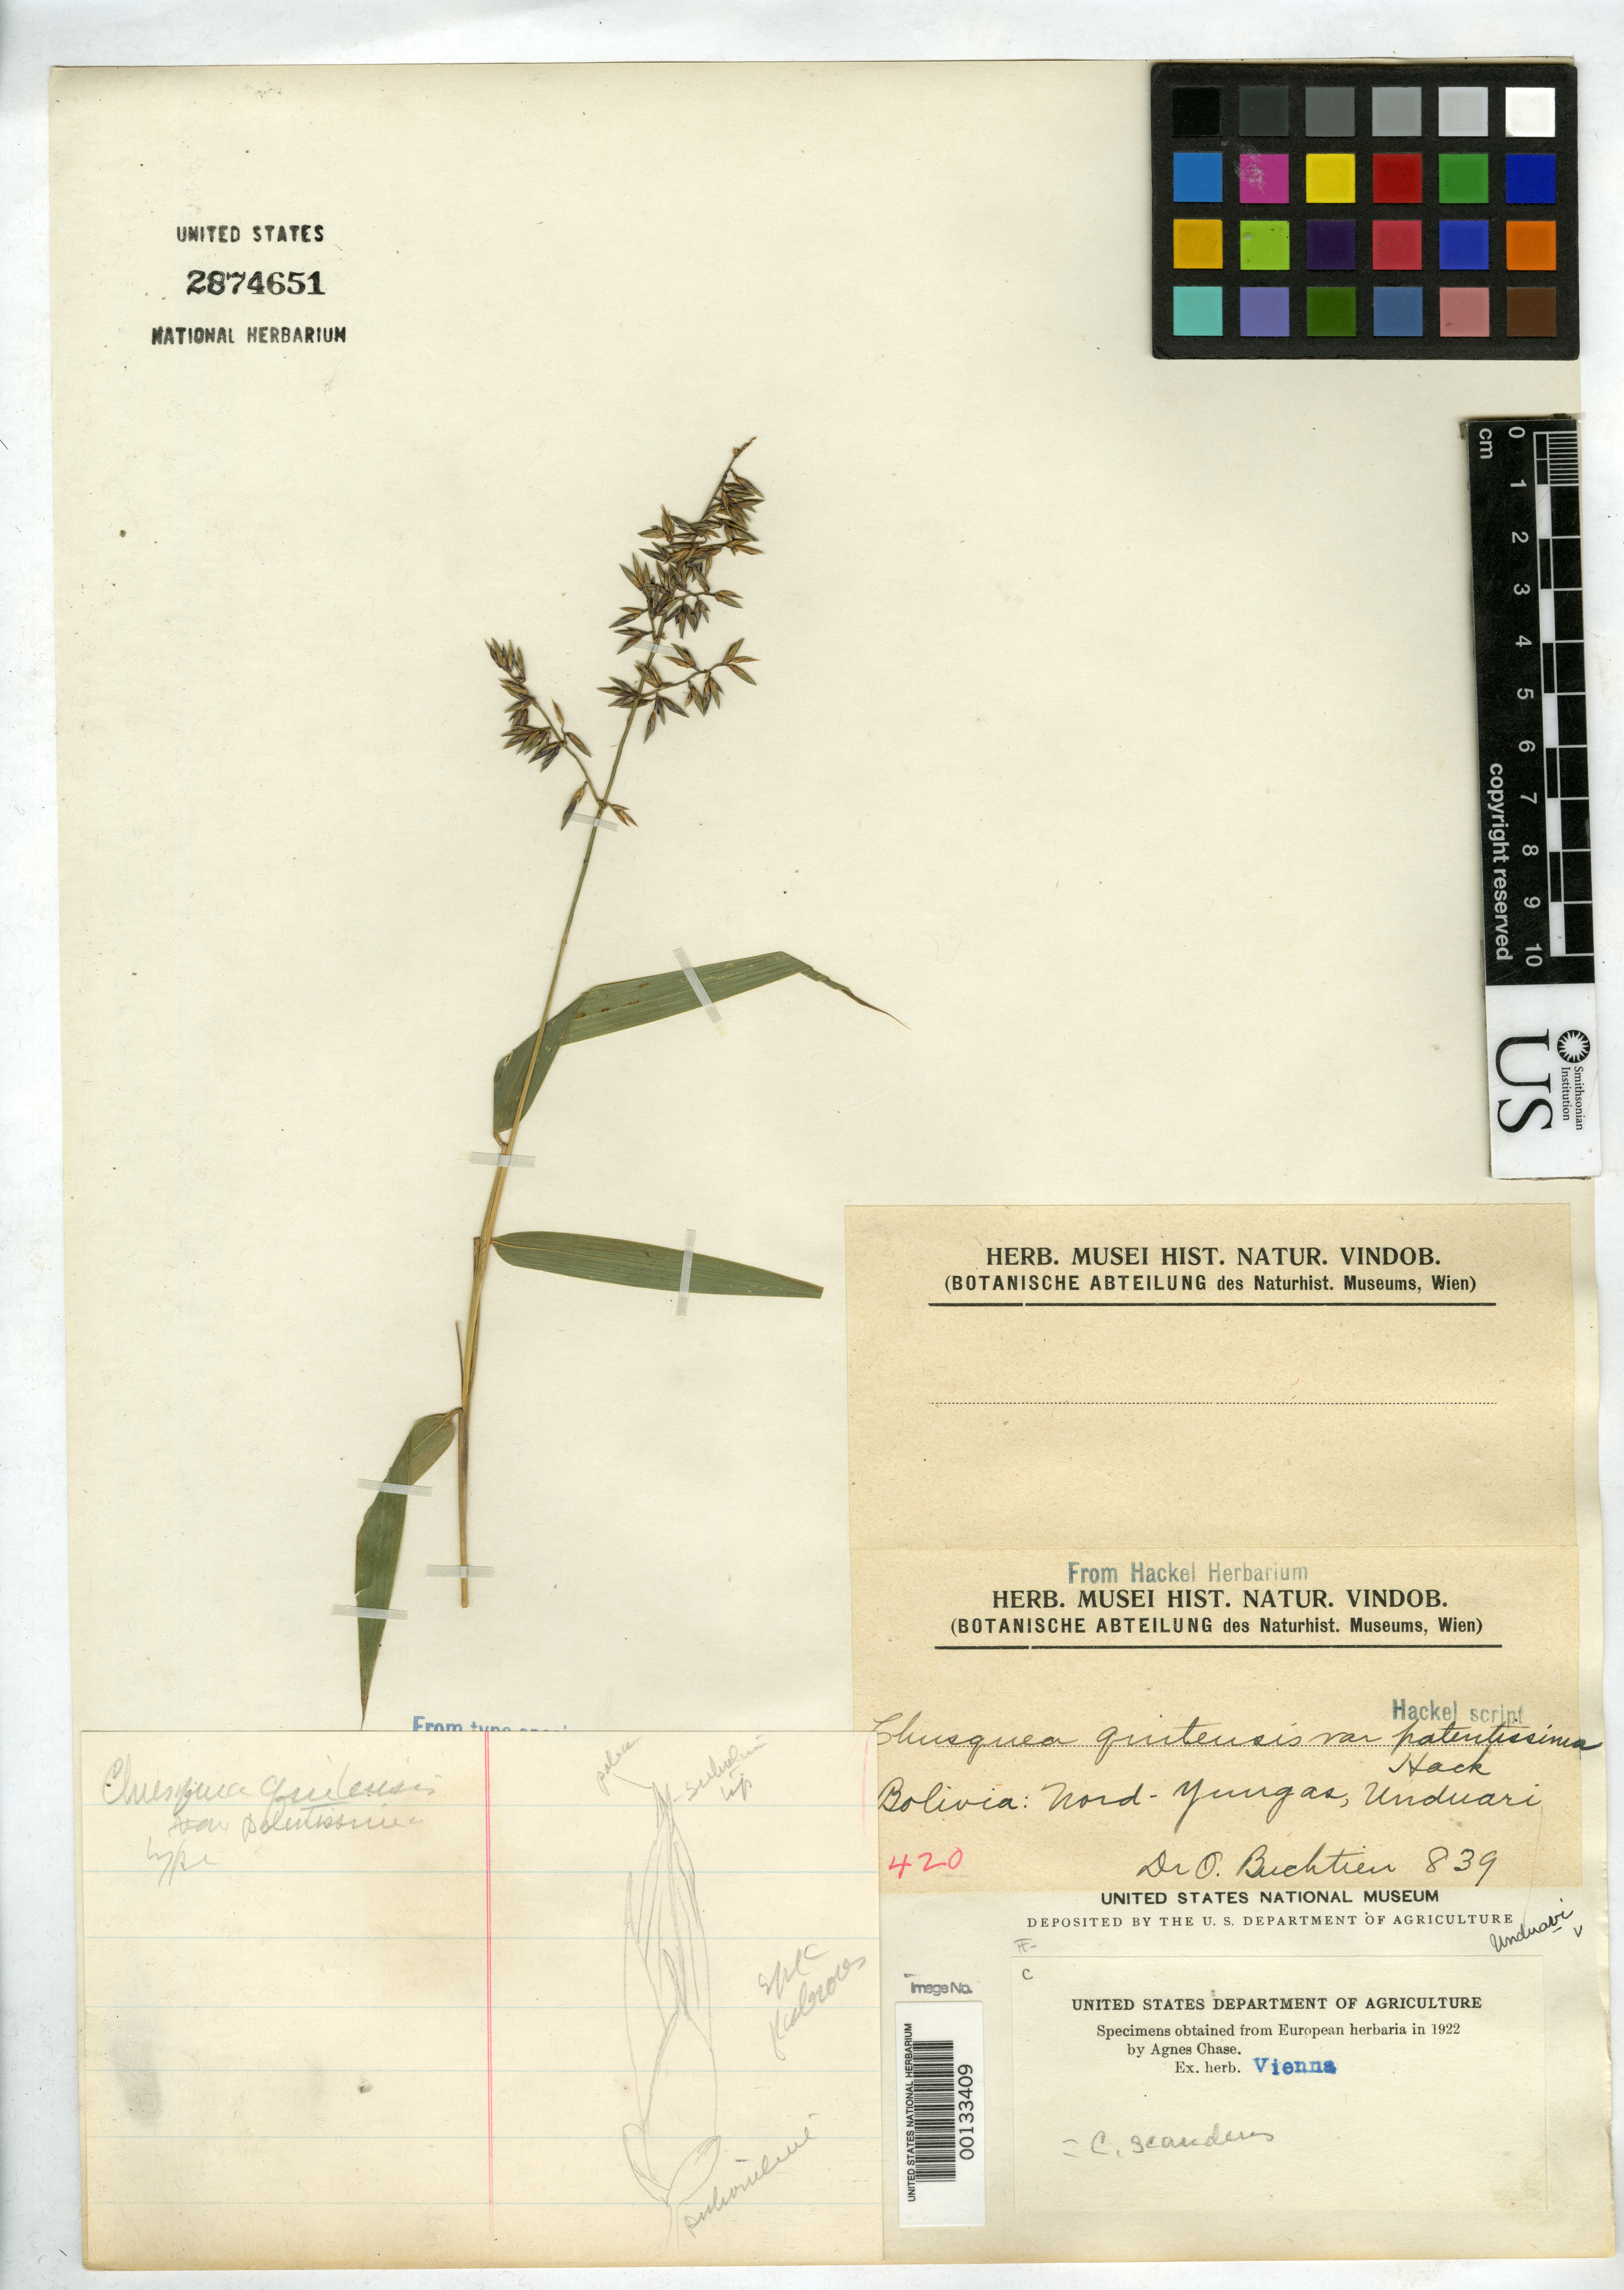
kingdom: Plantae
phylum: Tracheophyta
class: Liliopsida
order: Poales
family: Poaceae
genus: Chusquea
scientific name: Chusquea quitensis var. patentissima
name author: Hack.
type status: Type Fragment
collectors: O. Buchtien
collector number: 839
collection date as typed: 12 Feb 1907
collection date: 1907-02-12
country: Bolivia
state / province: La Paz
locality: Nord Yungas, Unduavi.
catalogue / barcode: US 2874651